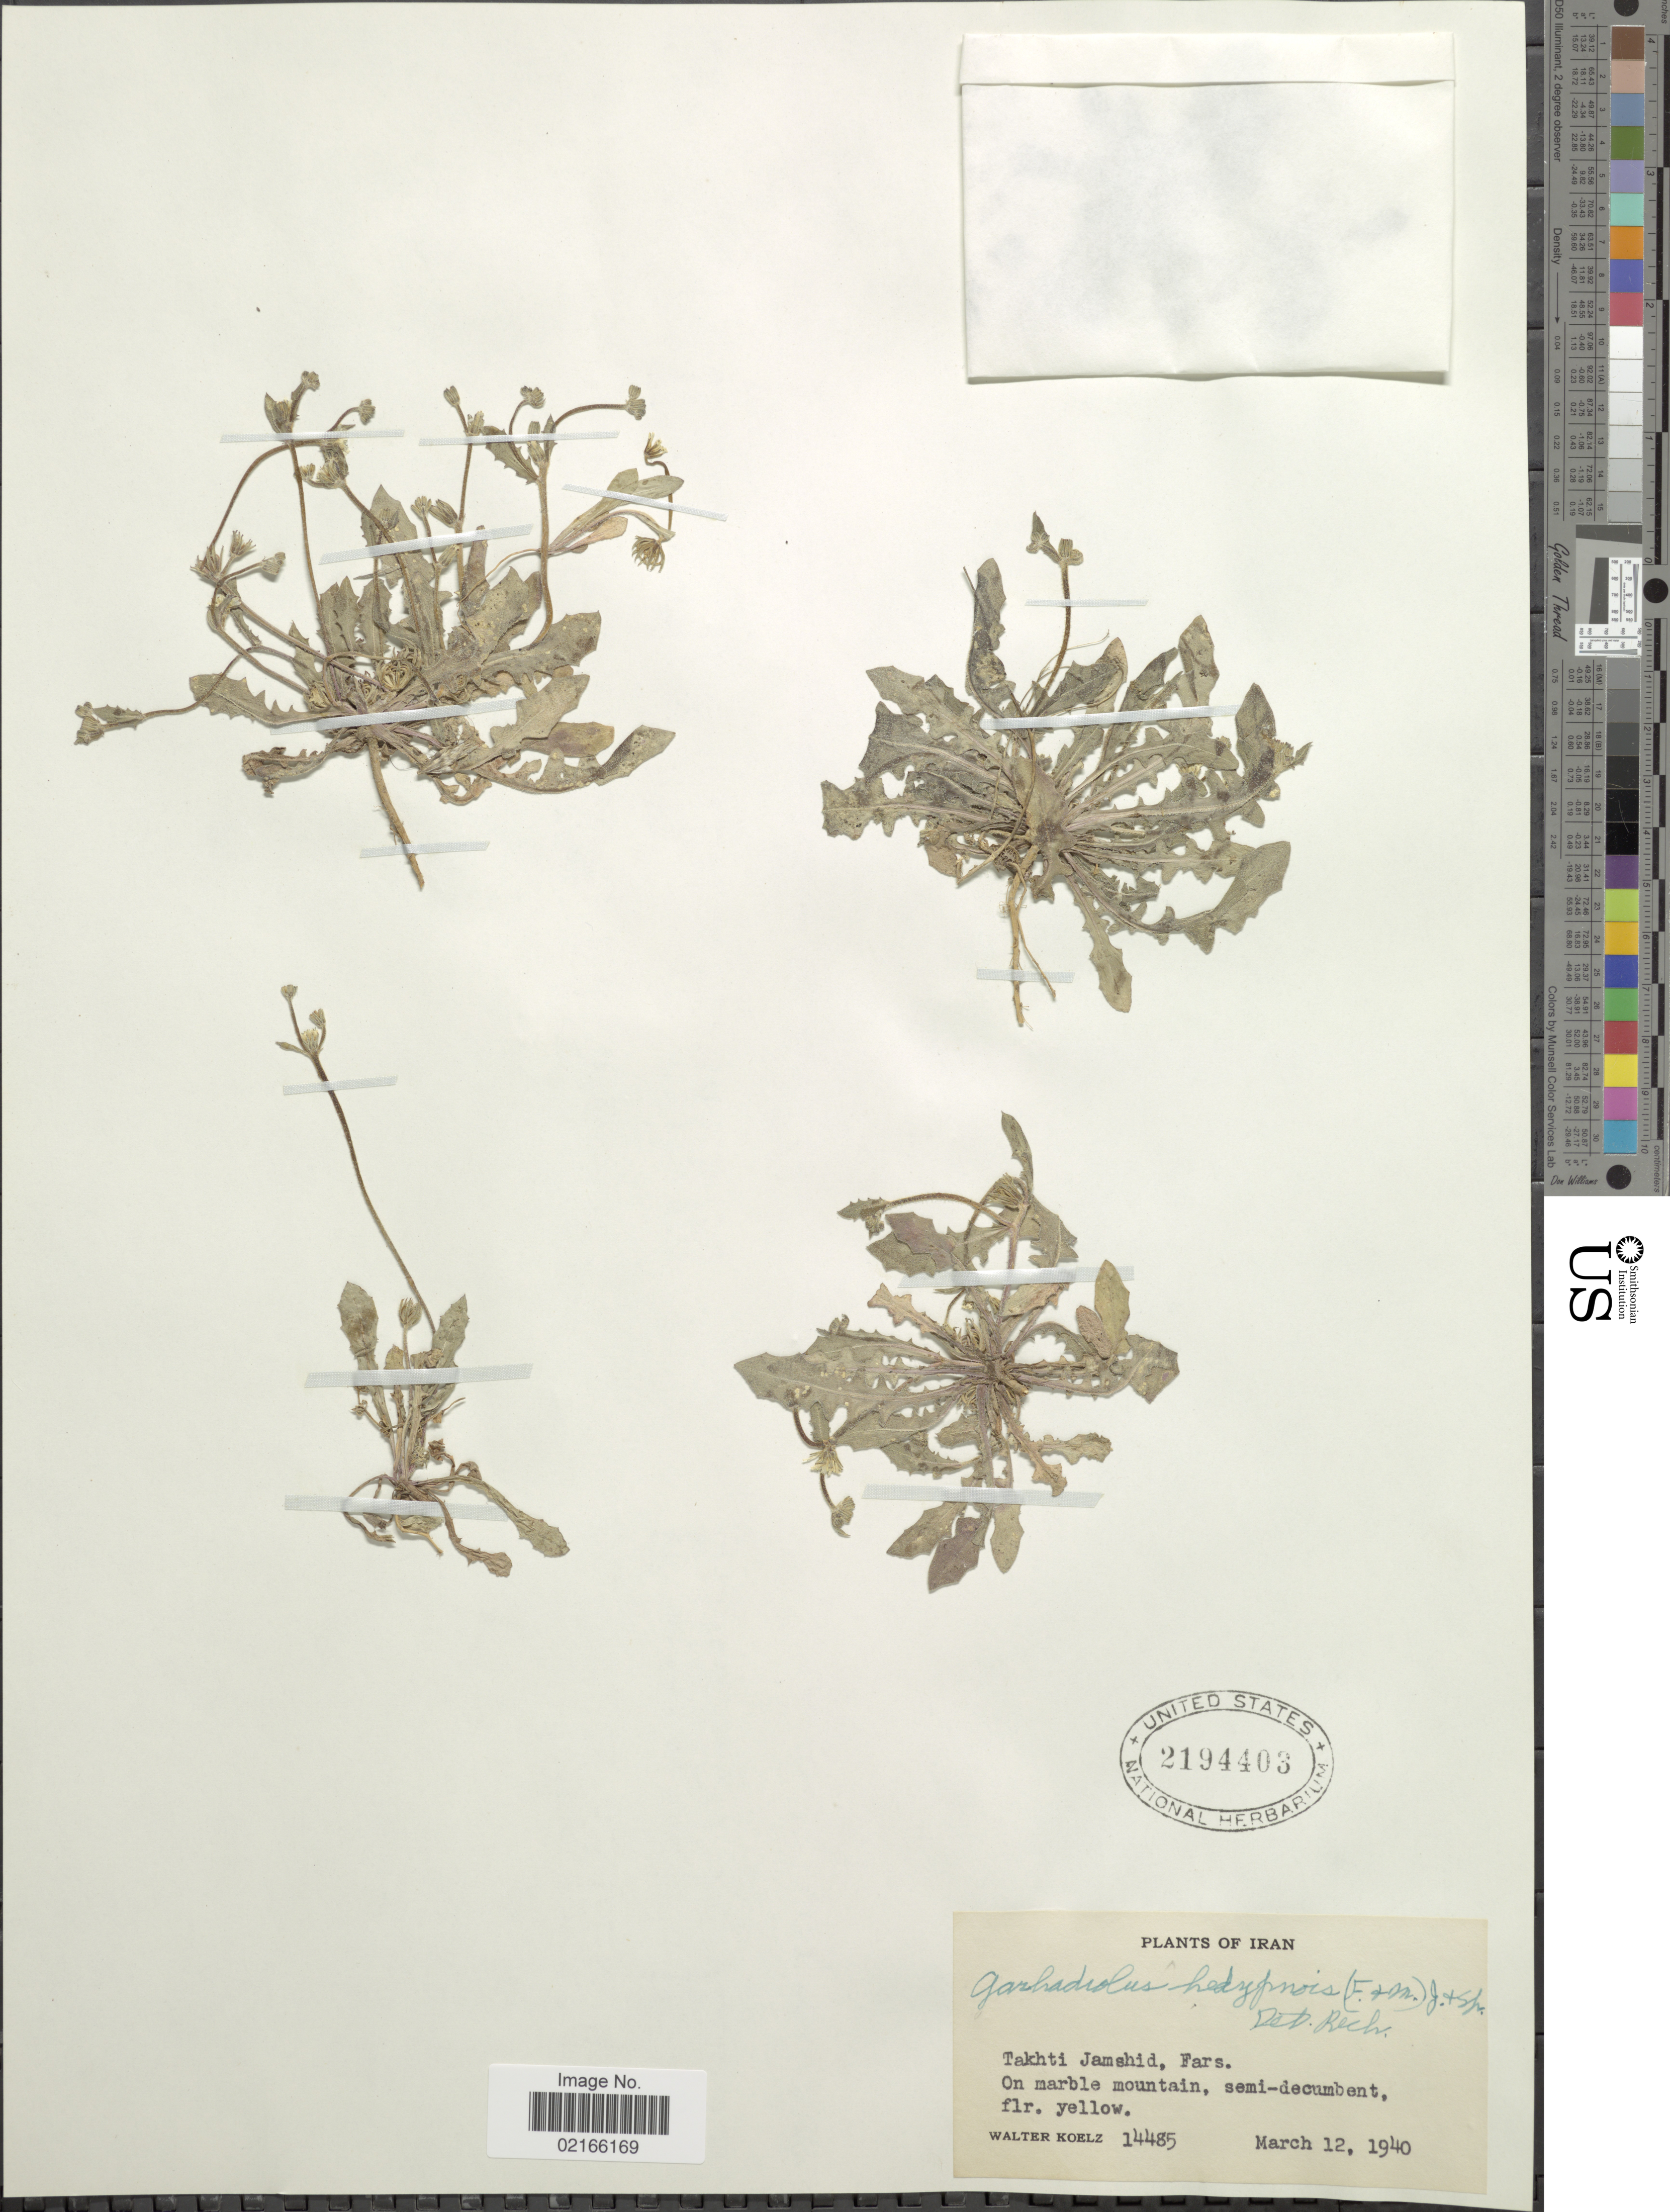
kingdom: Plantae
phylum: Tracheophyta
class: Magnoliopsida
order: Asterales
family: Asteraceae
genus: Garhadiolus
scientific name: Garhadiolus hedypnois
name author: Jaub. & Spach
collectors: W. N. Koelz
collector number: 14485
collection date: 1940-03-12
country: Iran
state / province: Fars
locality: Takhti Jamshid, on marble mountain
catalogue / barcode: US 2194403